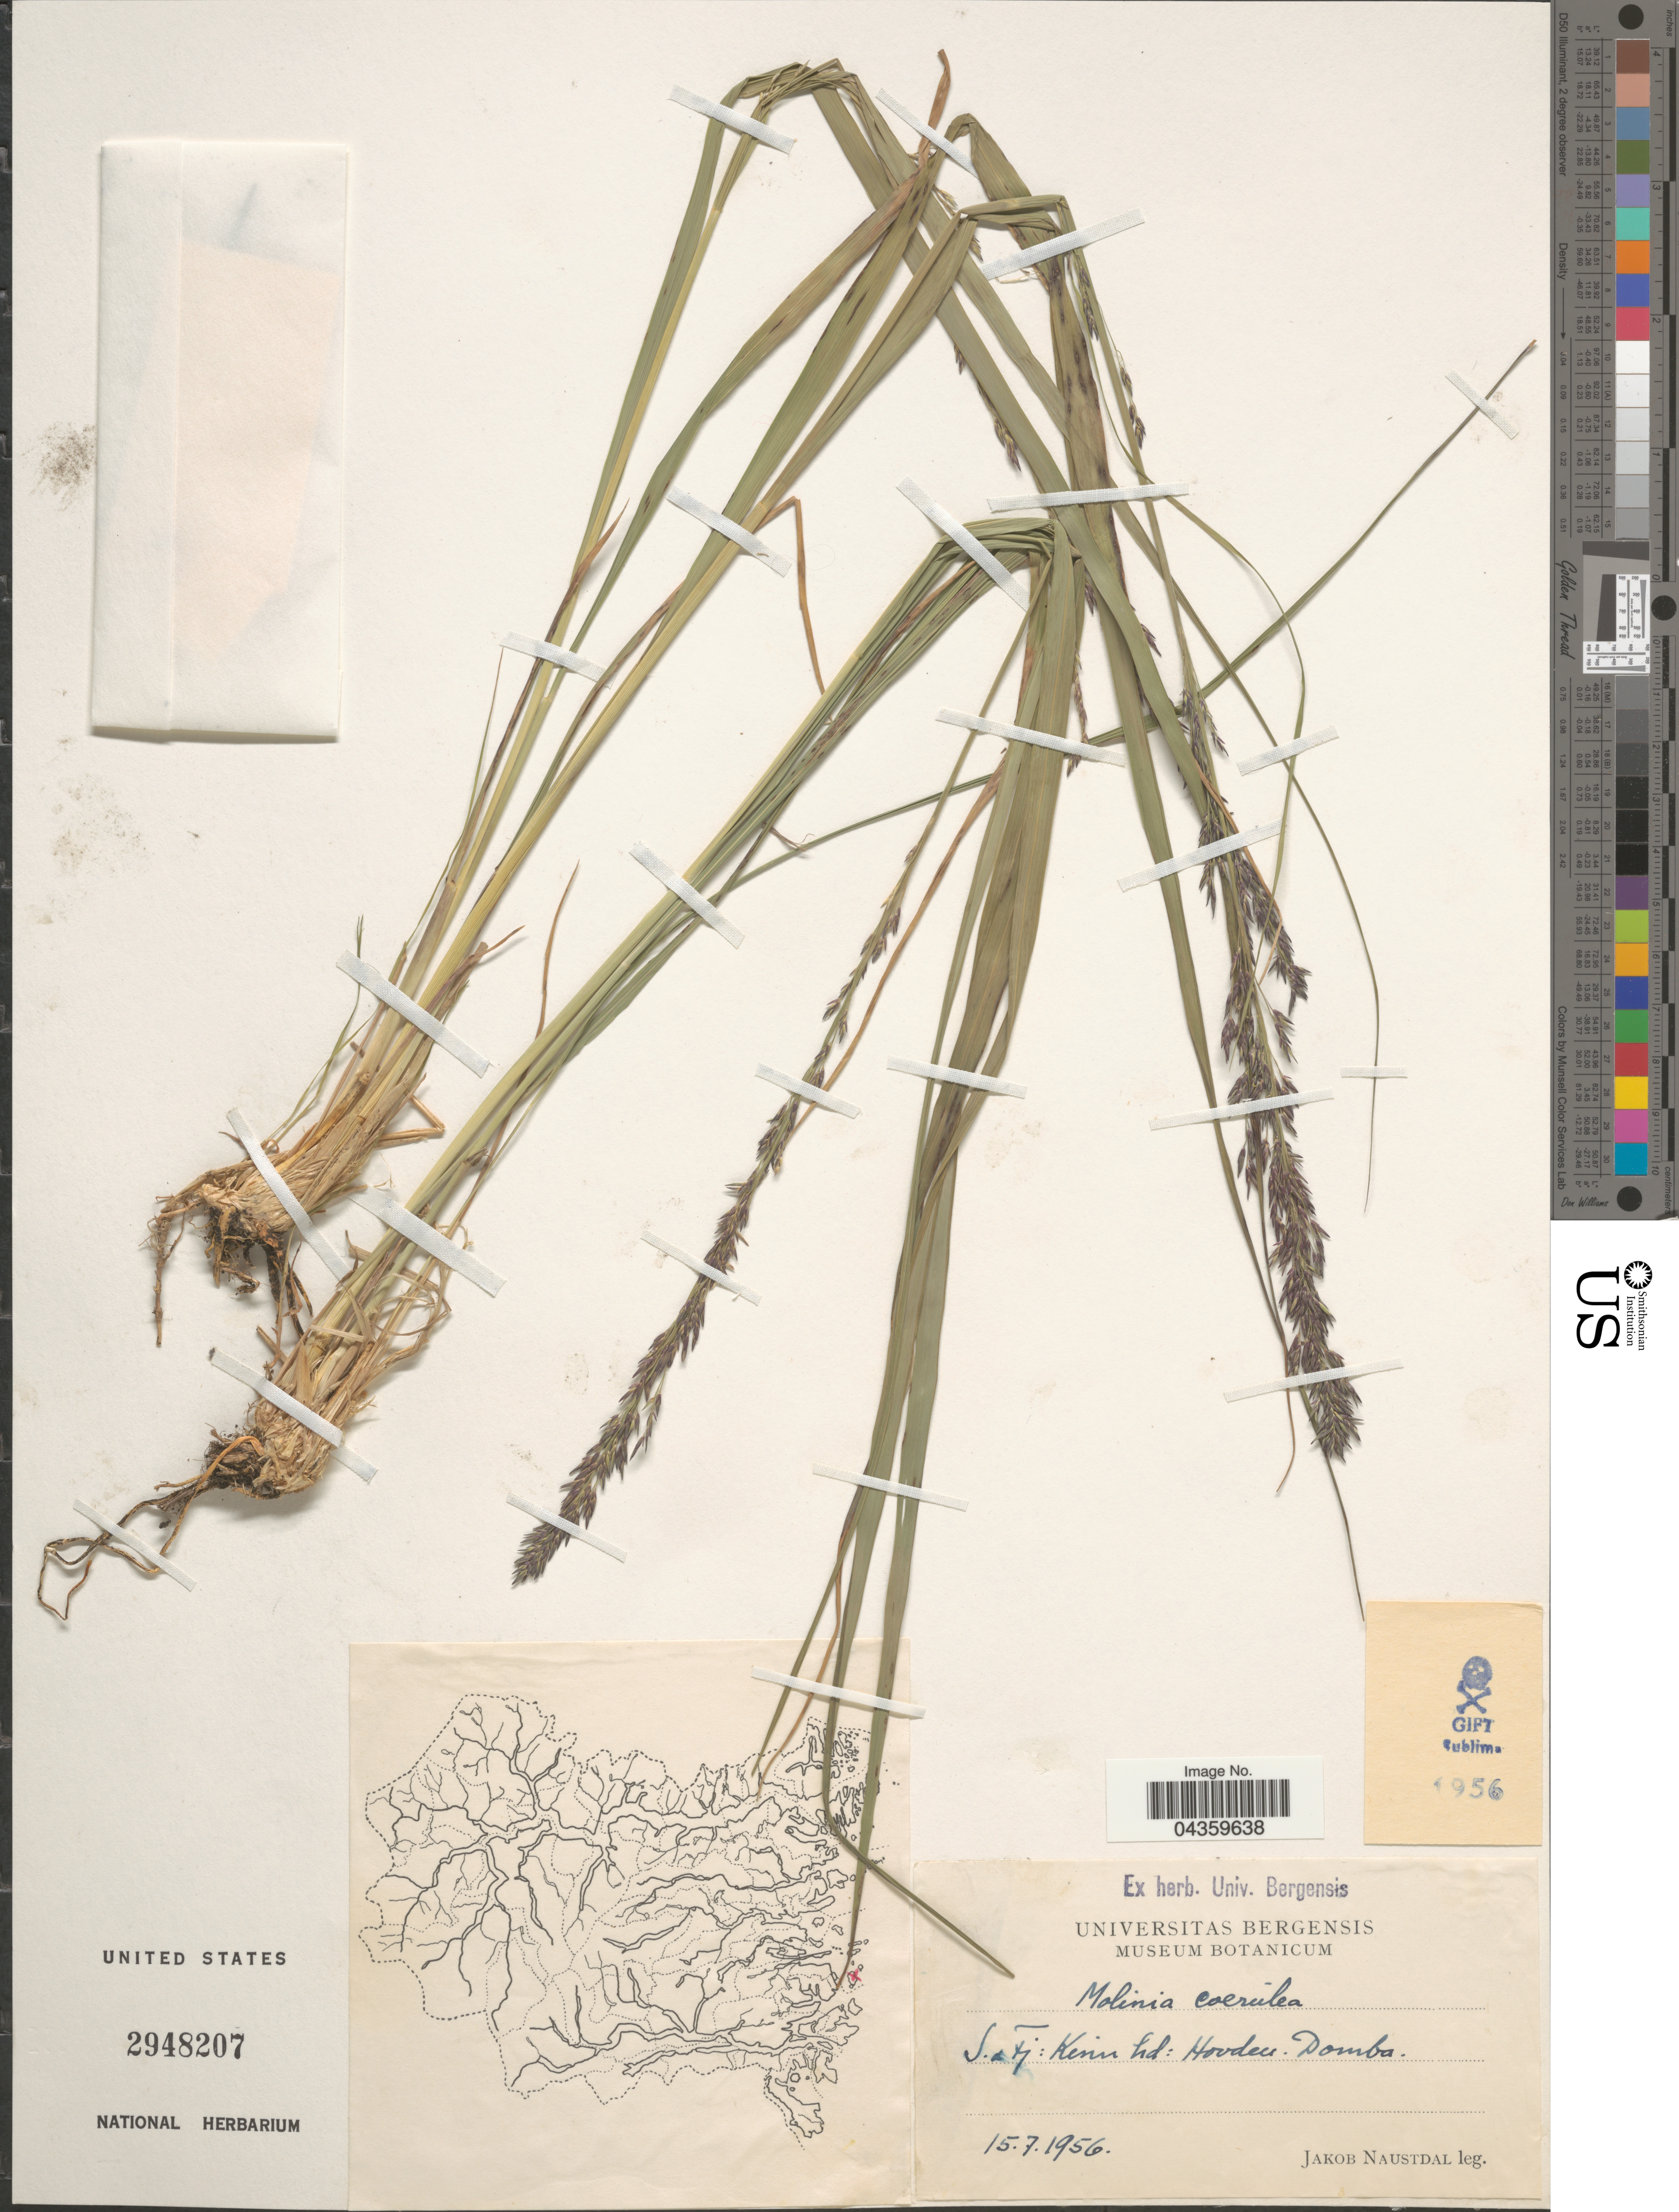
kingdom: Plantae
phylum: Tracheophyta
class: Liliopsida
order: Poales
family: Poaceae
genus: Molinia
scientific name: Molinia caerulea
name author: (L.) Moench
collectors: J. Naustdal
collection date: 1956-07-15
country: Norway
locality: S. a F: Kinn hd: Hovden. Domba.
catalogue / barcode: US 2948207